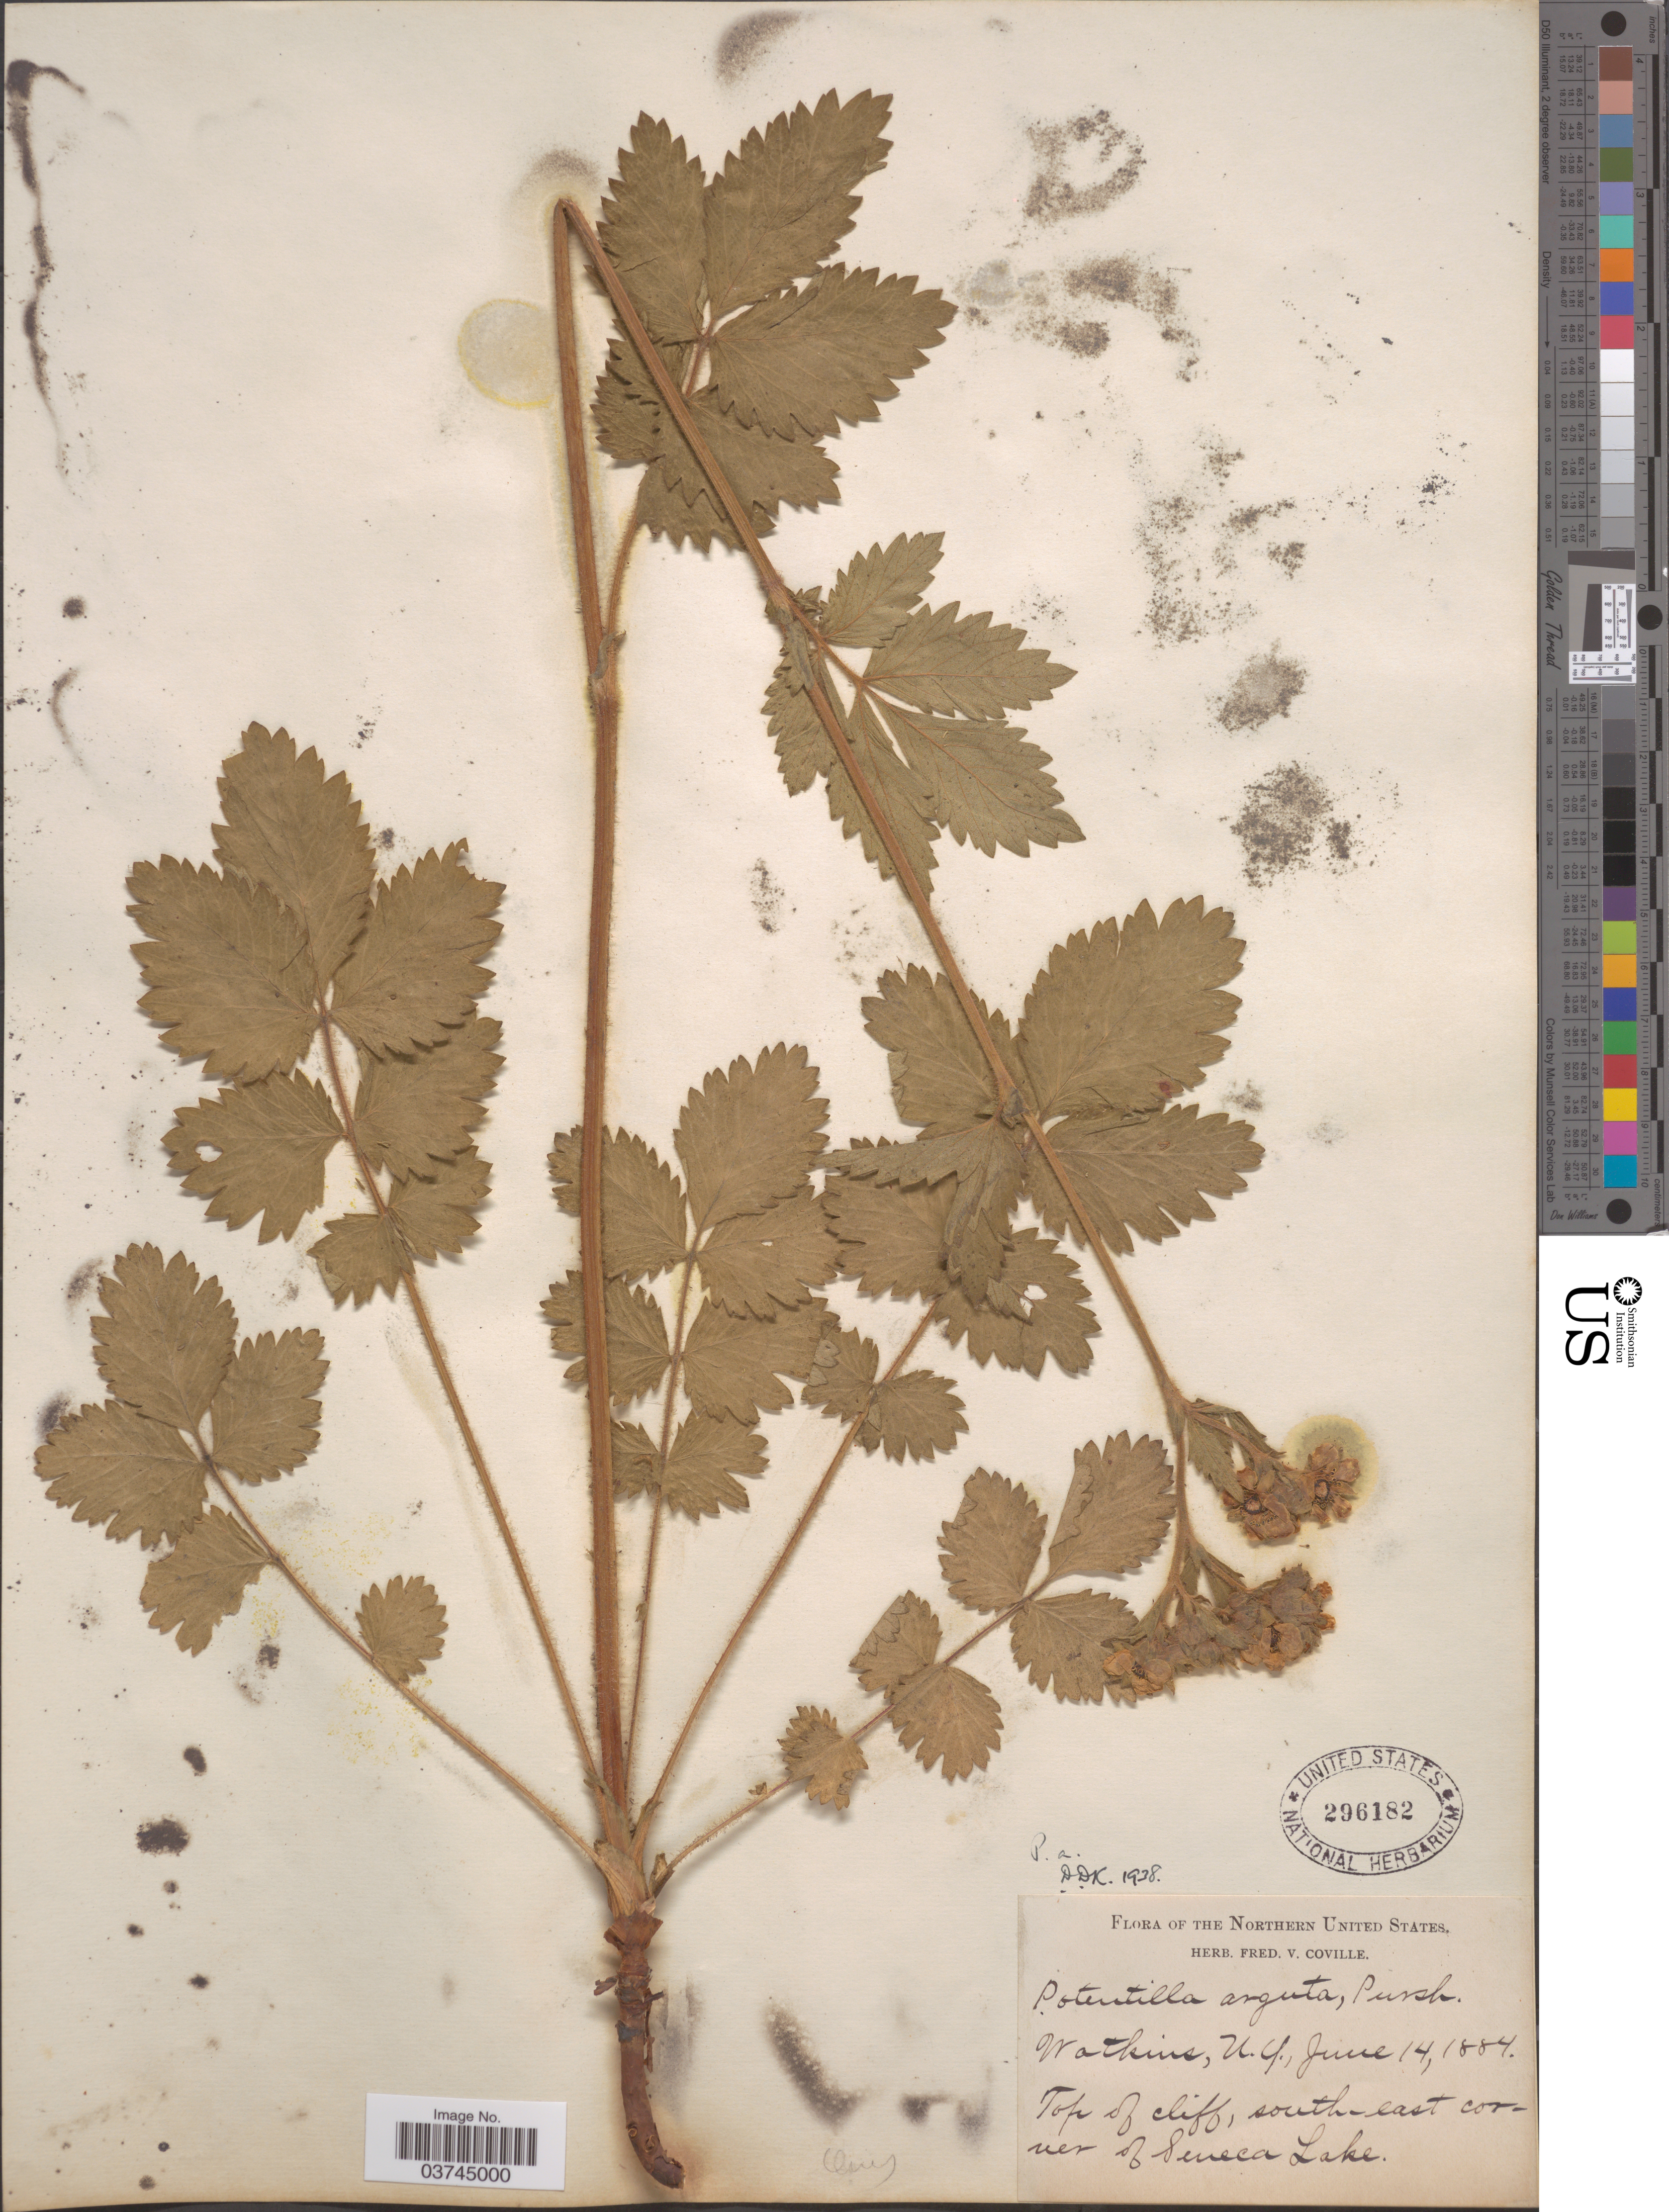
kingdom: Plantae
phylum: Tracheophyta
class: Magnoliopsida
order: Rosales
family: Rosaceae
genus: Drymocallis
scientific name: Drymocallis arguta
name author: (Pursh) Rydb.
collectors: ex herb. Fred. V. Coville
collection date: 1884-06-14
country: United States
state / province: New York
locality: Watkins. Top of cliff, south-east corner of Seneca Lake.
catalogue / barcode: US 296182